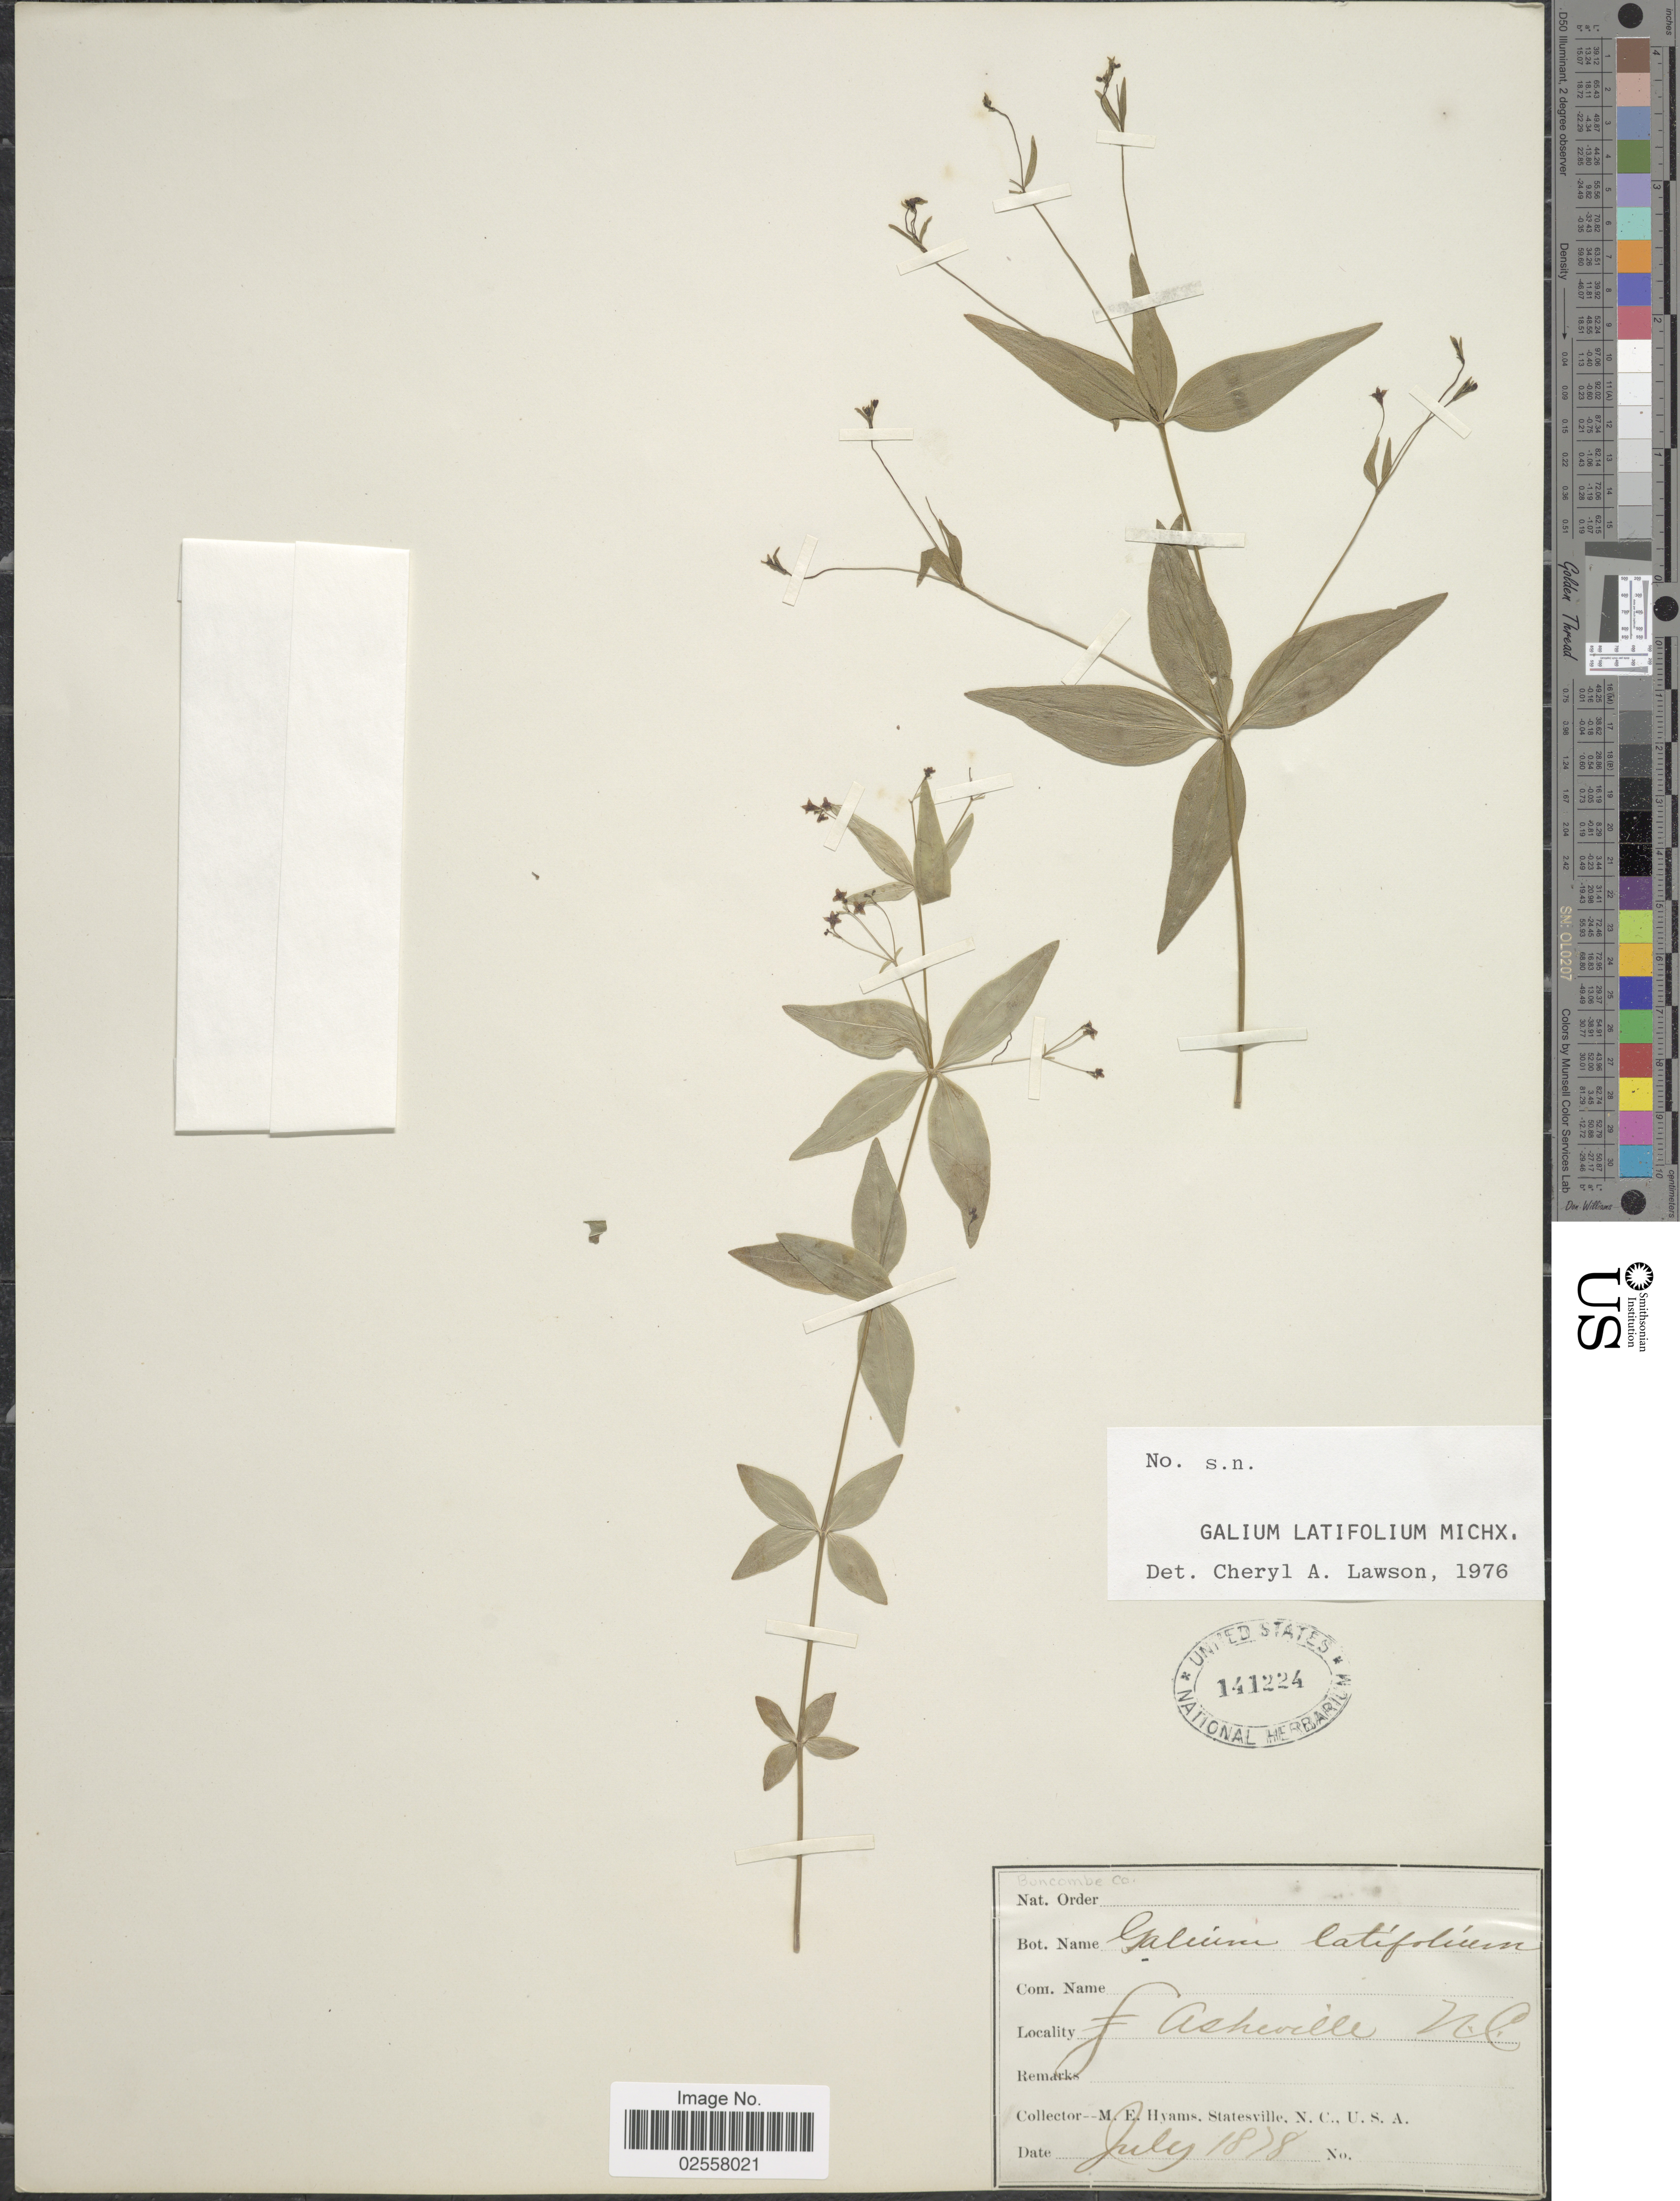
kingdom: Plantae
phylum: Tracheophyta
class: Magnoliopsida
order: Gentianales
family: Rubiaceae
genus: Galium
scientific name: Galium latifolium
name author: Michx.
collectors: M. E. Hyams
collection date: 1878-07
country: United States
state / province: North Carolina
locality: Asheville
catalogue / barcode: US 141224